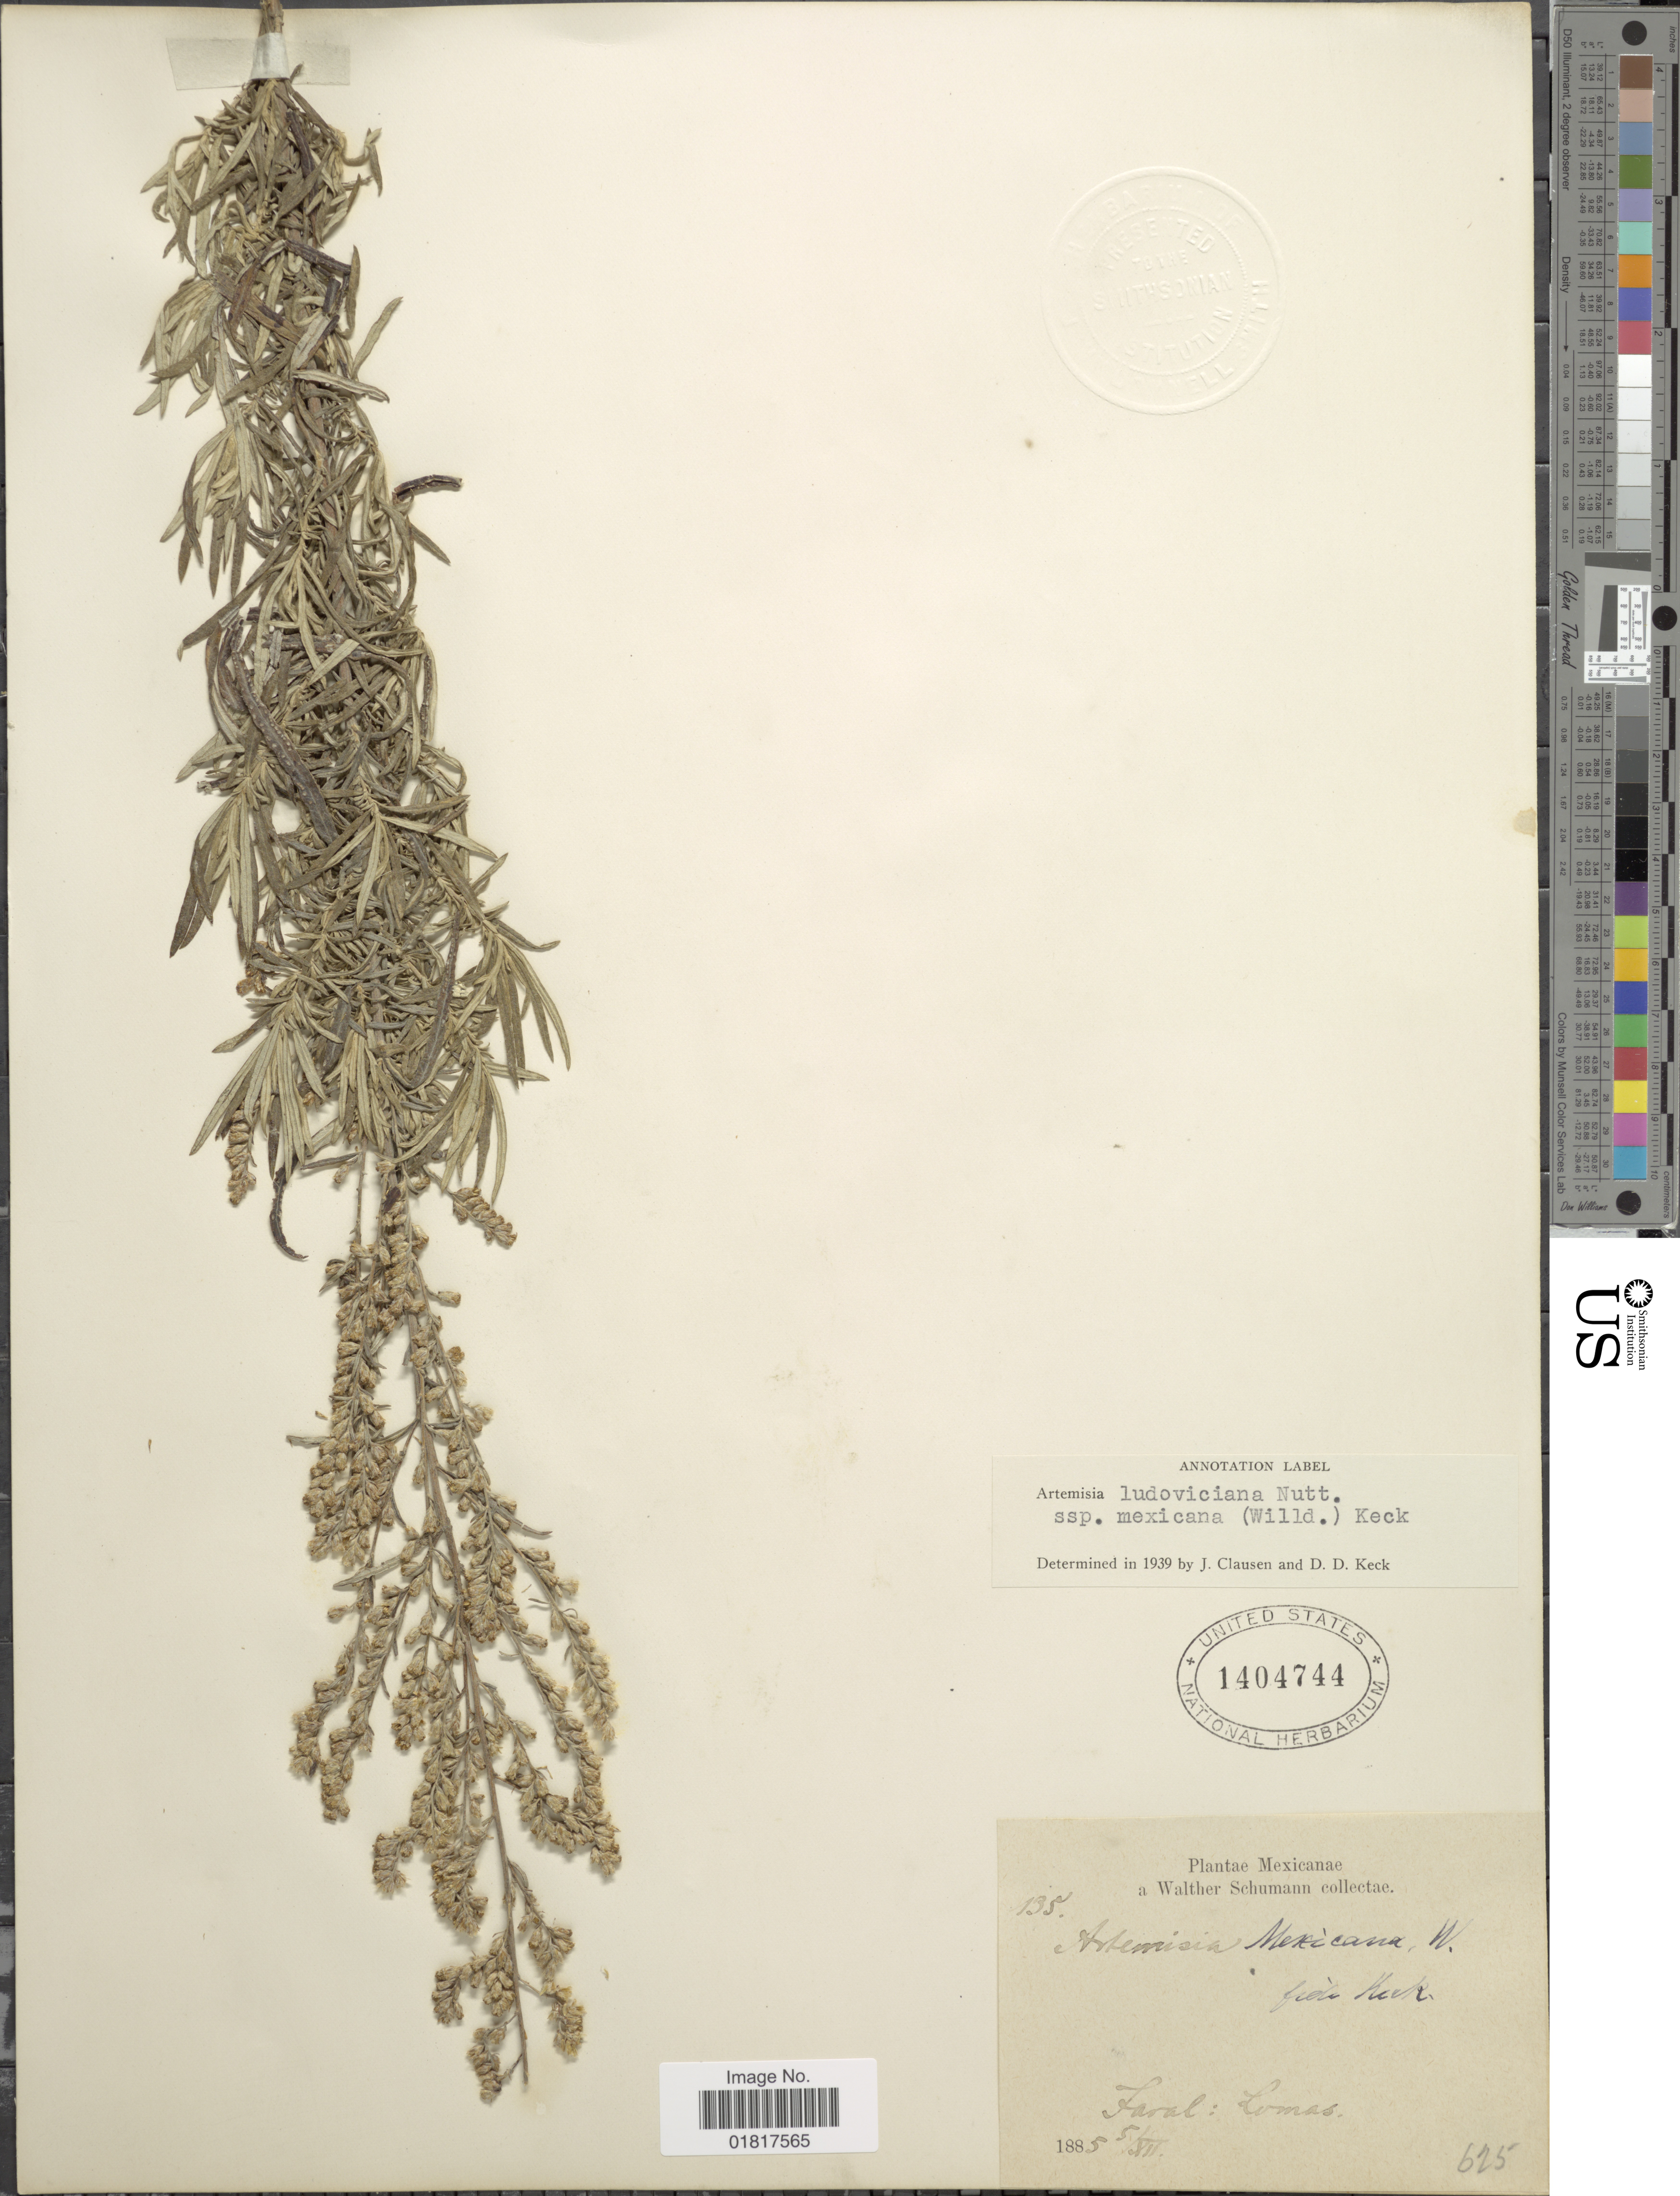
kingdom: Plantae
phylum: Tracheophyta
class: Magnoliopsida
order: Asterales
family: Asteraceae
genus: Artemisia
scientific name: Artemisia ludoviciana subsp. mexicana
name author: (Willd. ex Spreng.) D.D. Keck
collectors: W. Schumann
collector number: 135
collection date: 1885-12-05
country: Mexico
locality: Faral: Lomas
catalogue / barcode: US 1404744